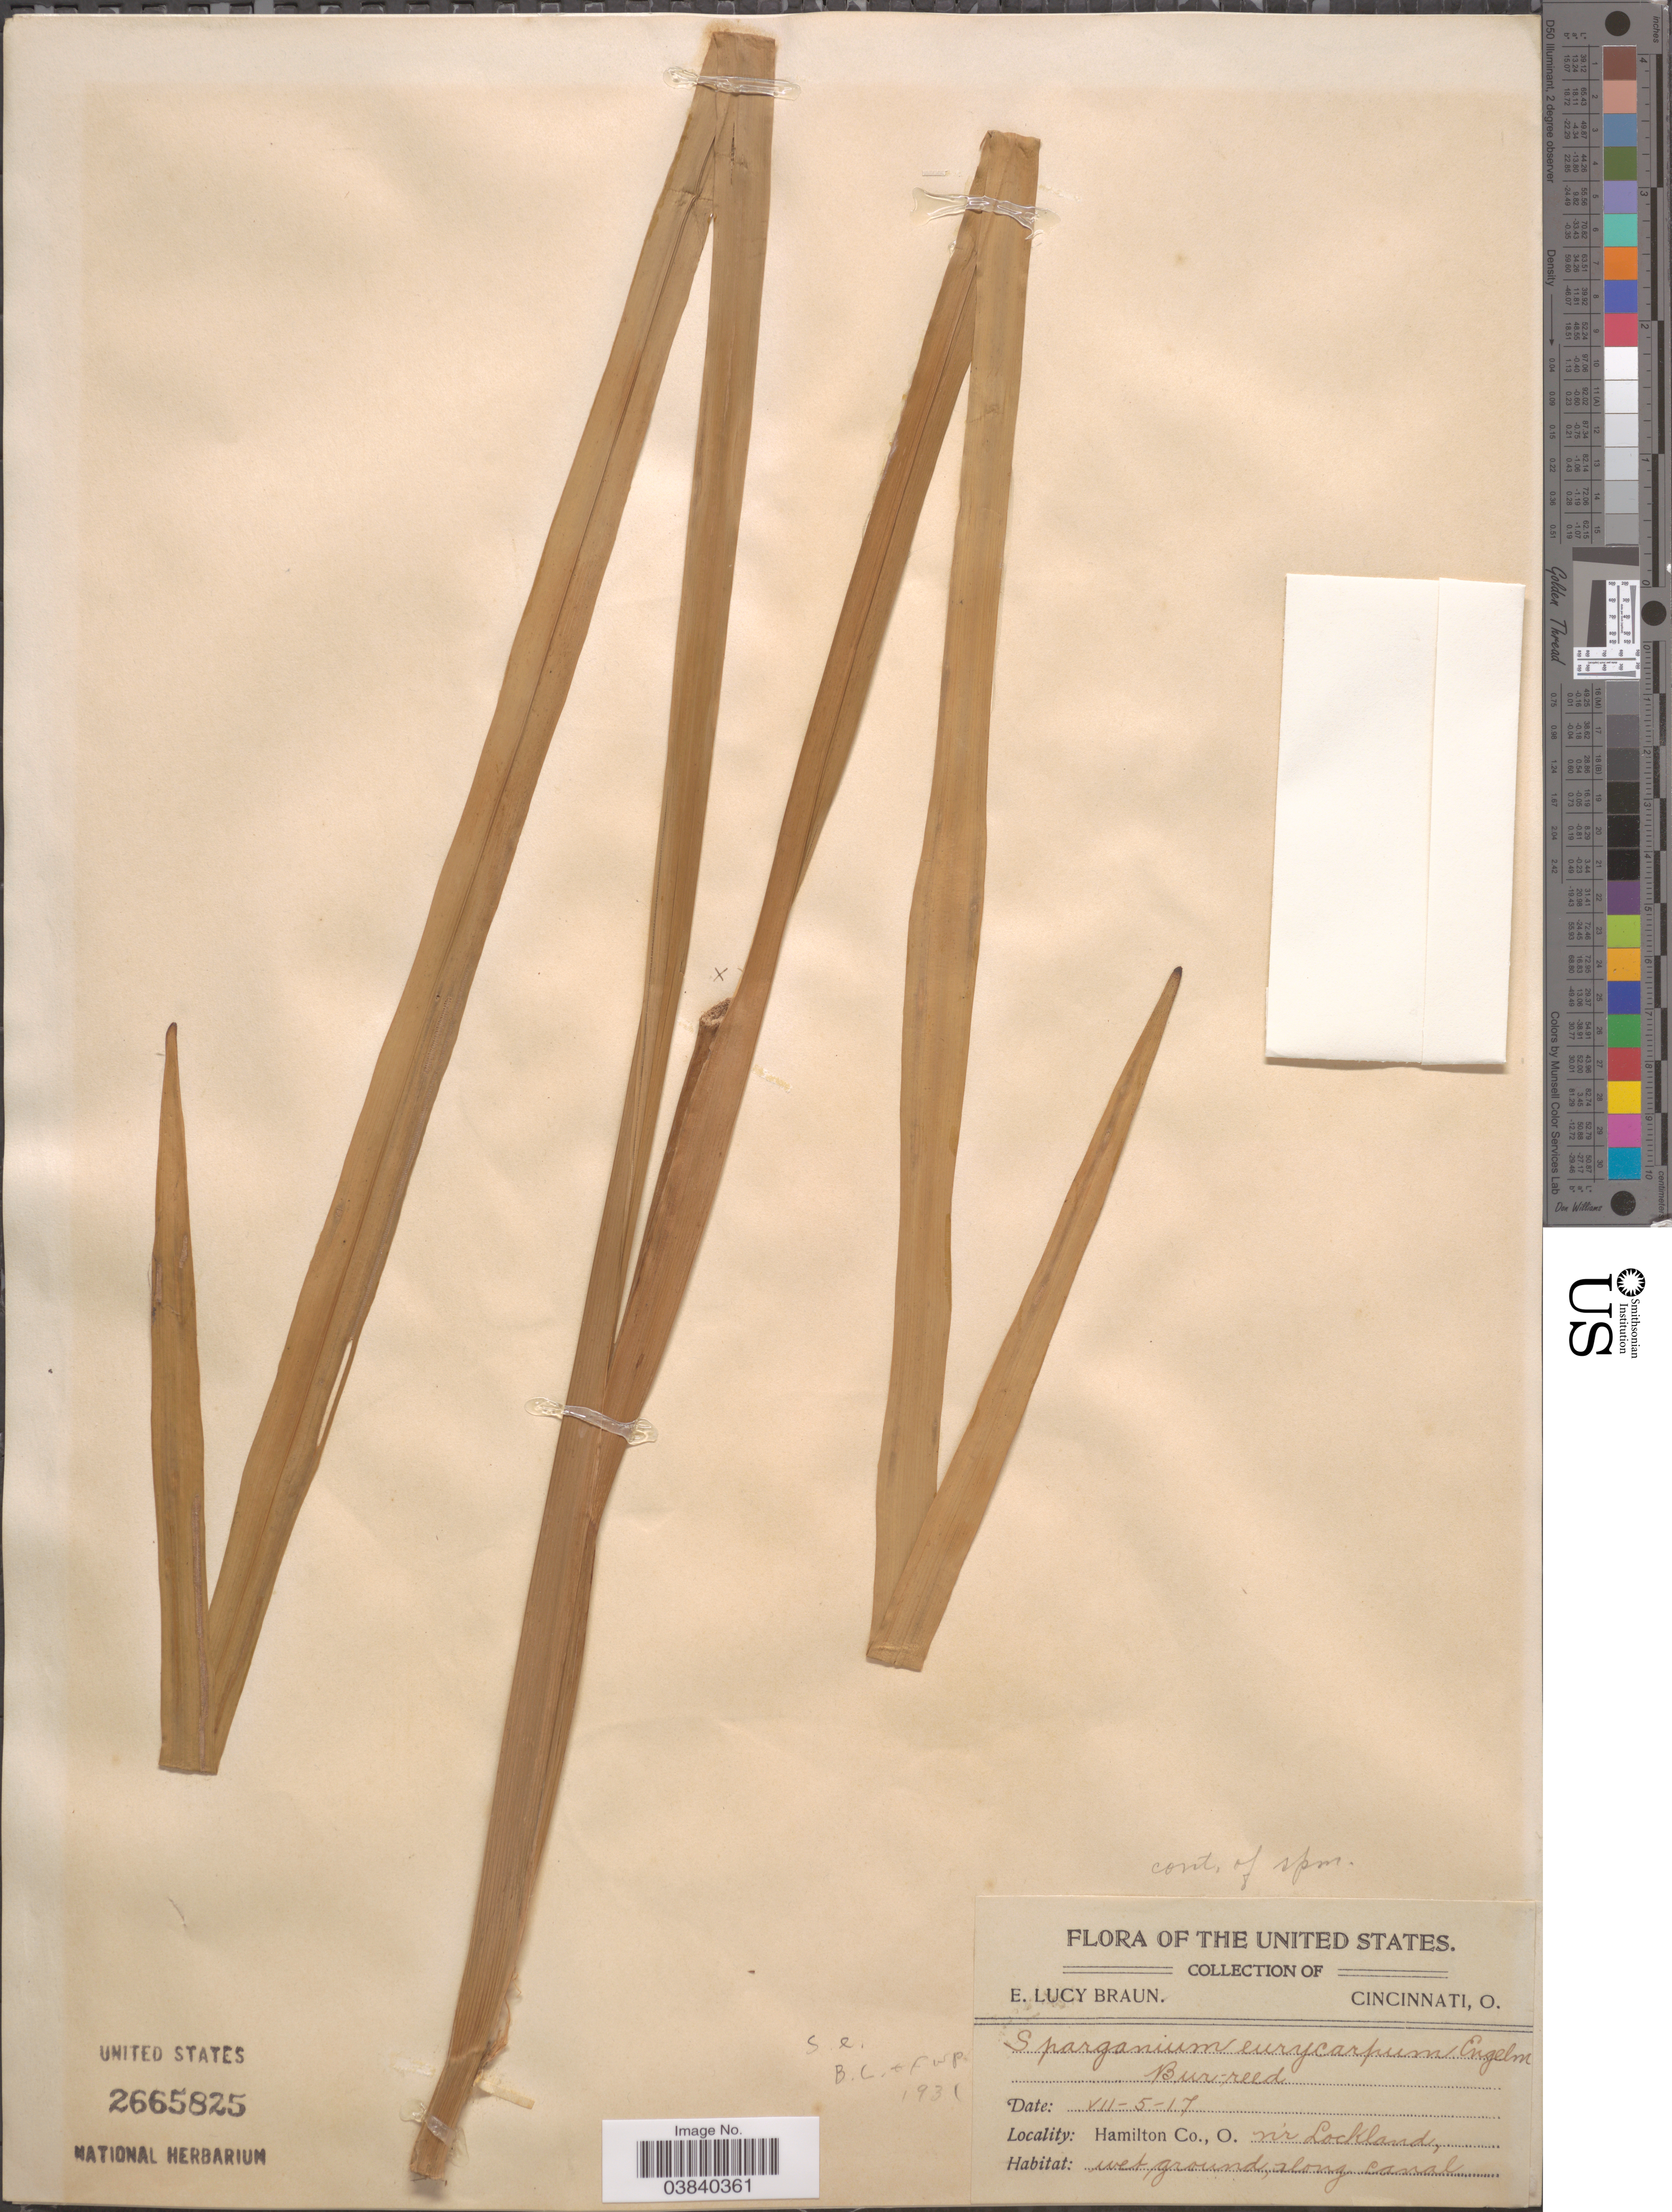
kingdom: Plantae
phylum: Tracheophyta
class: Liliopsida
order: Poales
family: Typhaceae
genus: Sparganium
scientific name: Sparganium eurycarpum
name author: Engelm.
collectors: E. L. Braun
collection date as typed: Transcribed d/m/y: 5/7/17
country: United States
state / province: Ohio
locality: Hamilton Co. N'r Lockland. Along canal.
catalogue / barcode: US 2665825